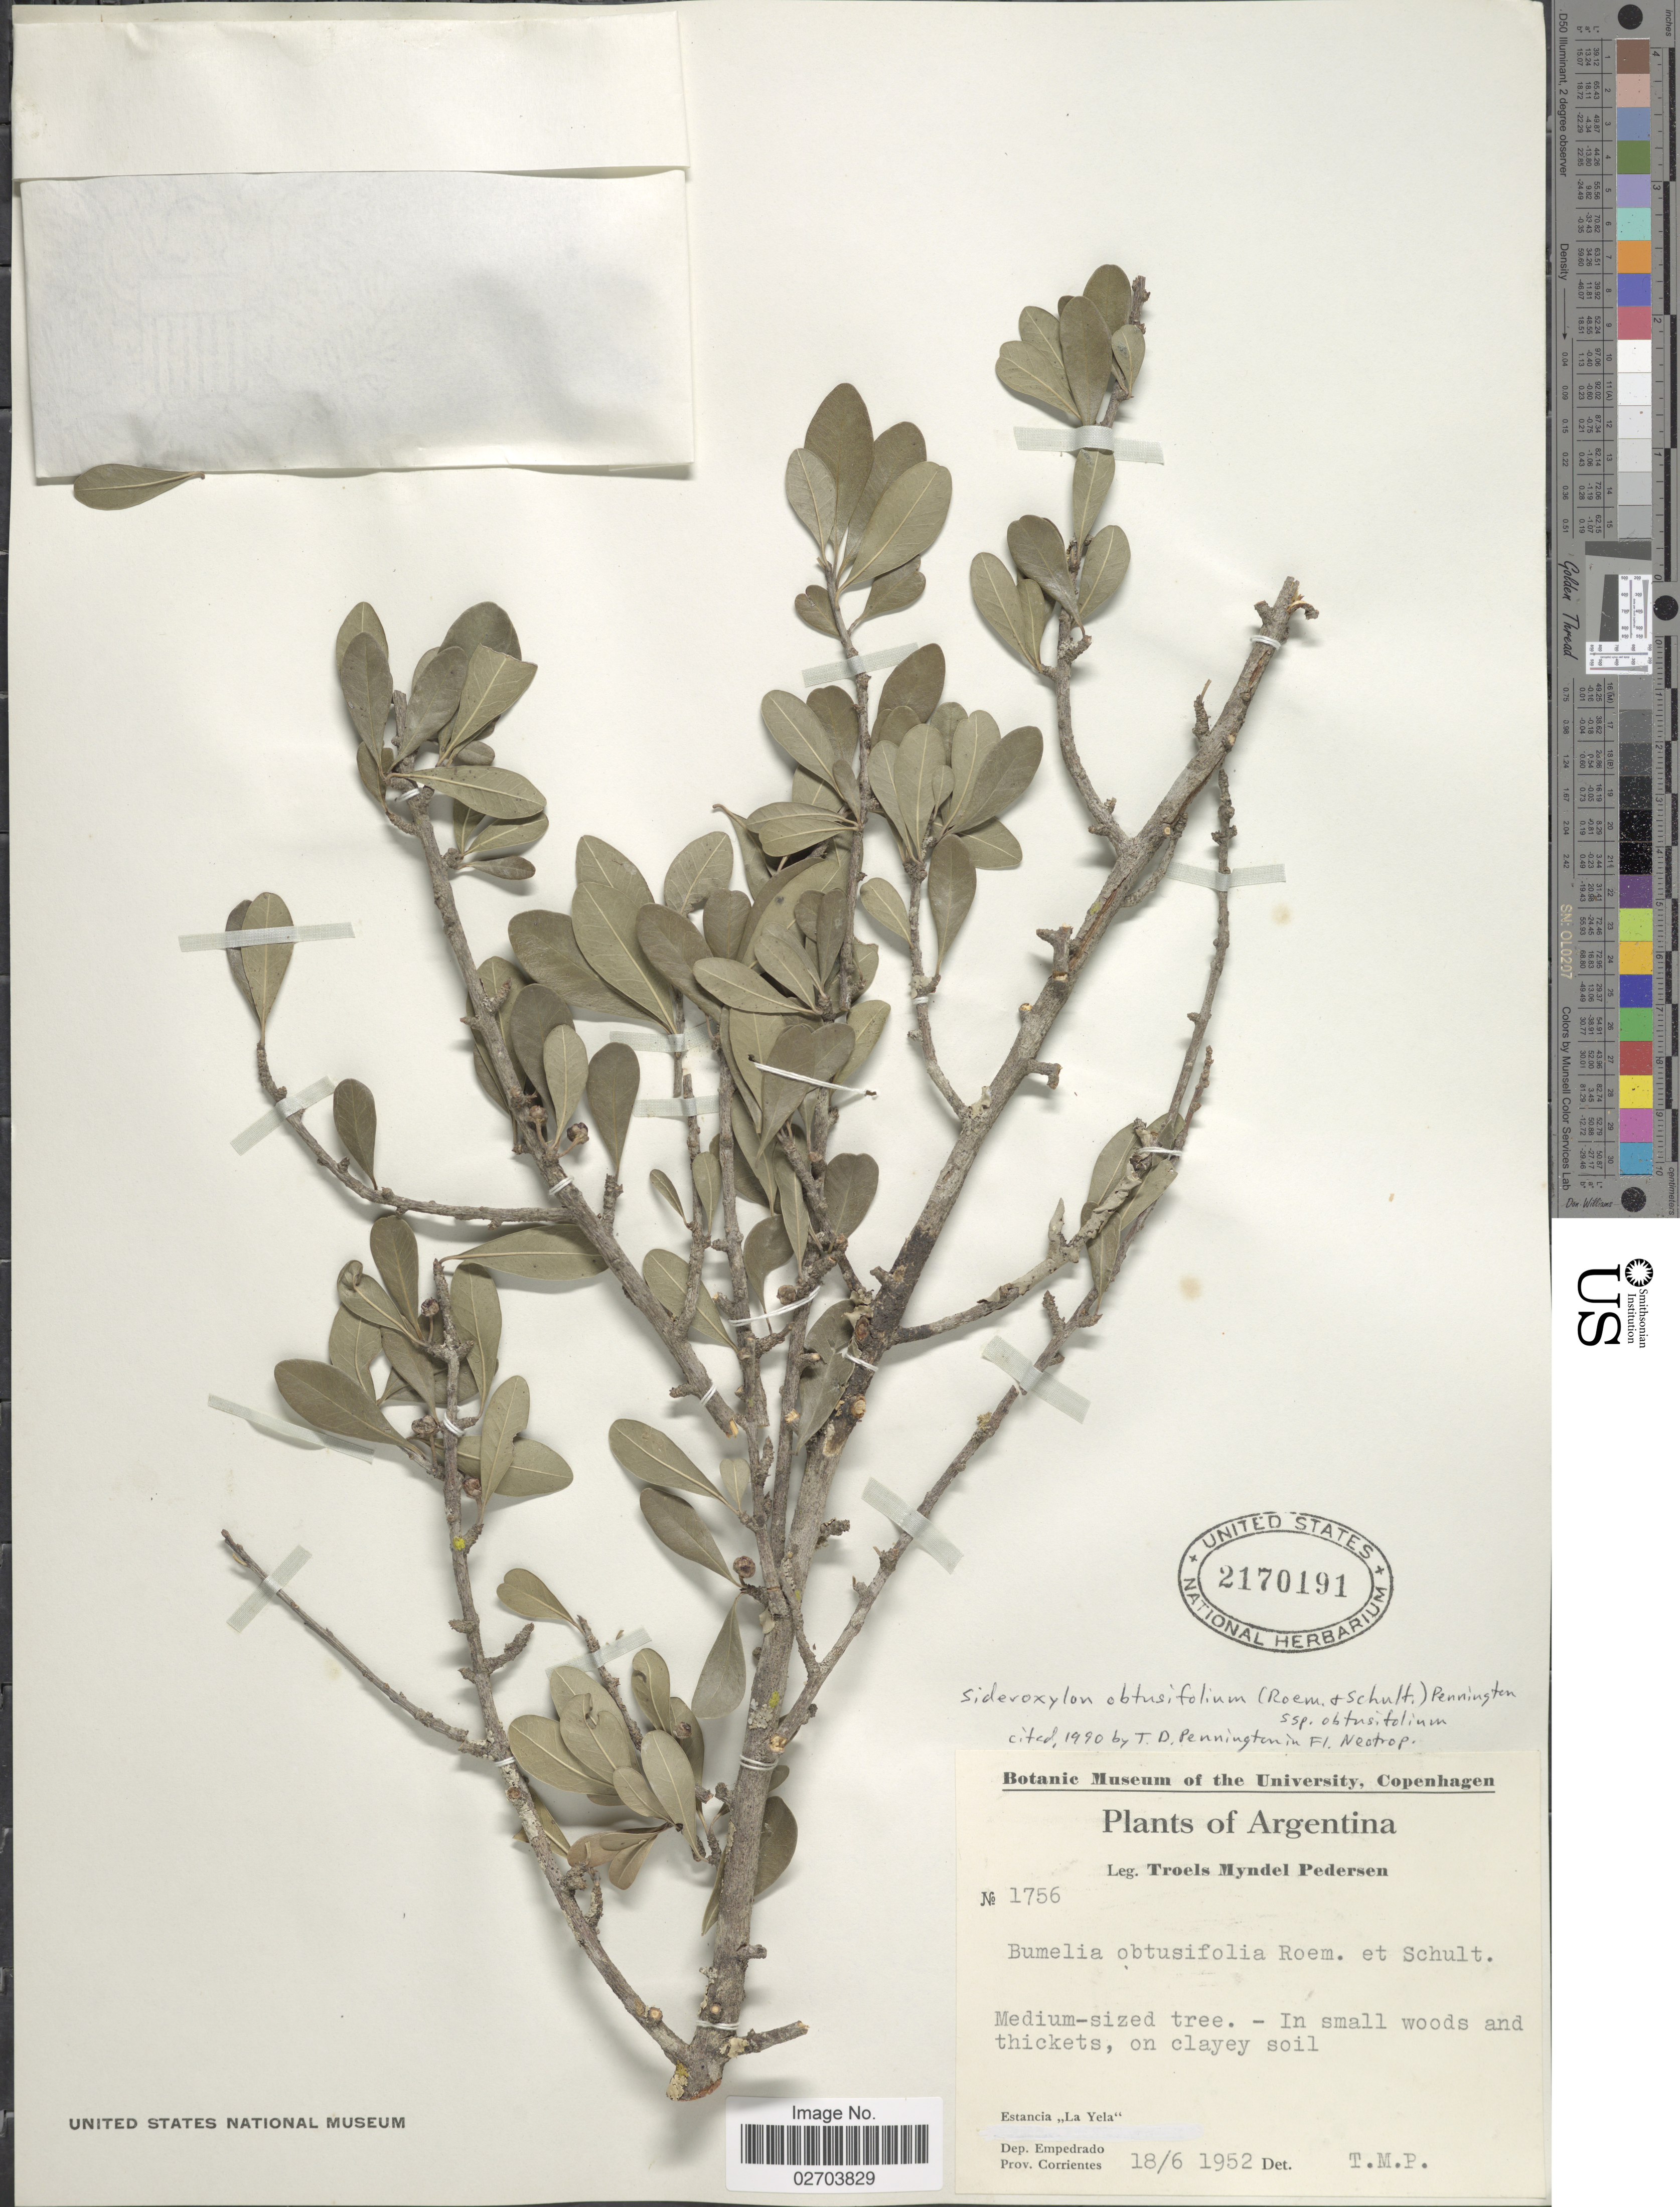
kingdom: Plantae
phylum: Tracheophyta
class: Magnoliopsida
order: Ericales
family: Sapotaceae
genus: Sideroxylon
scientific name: Sideroxylon obtusifolium subsp. obtusifolium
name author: (Roem. & Schult.) T.D. Penn.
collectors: T. Pederson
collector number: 1756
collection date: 1952-06-18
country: Argentina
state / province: Corrientes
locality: Estancia "La Yela". Dep. Empedrado. Prov. Corrientes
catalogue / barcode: US 2170191